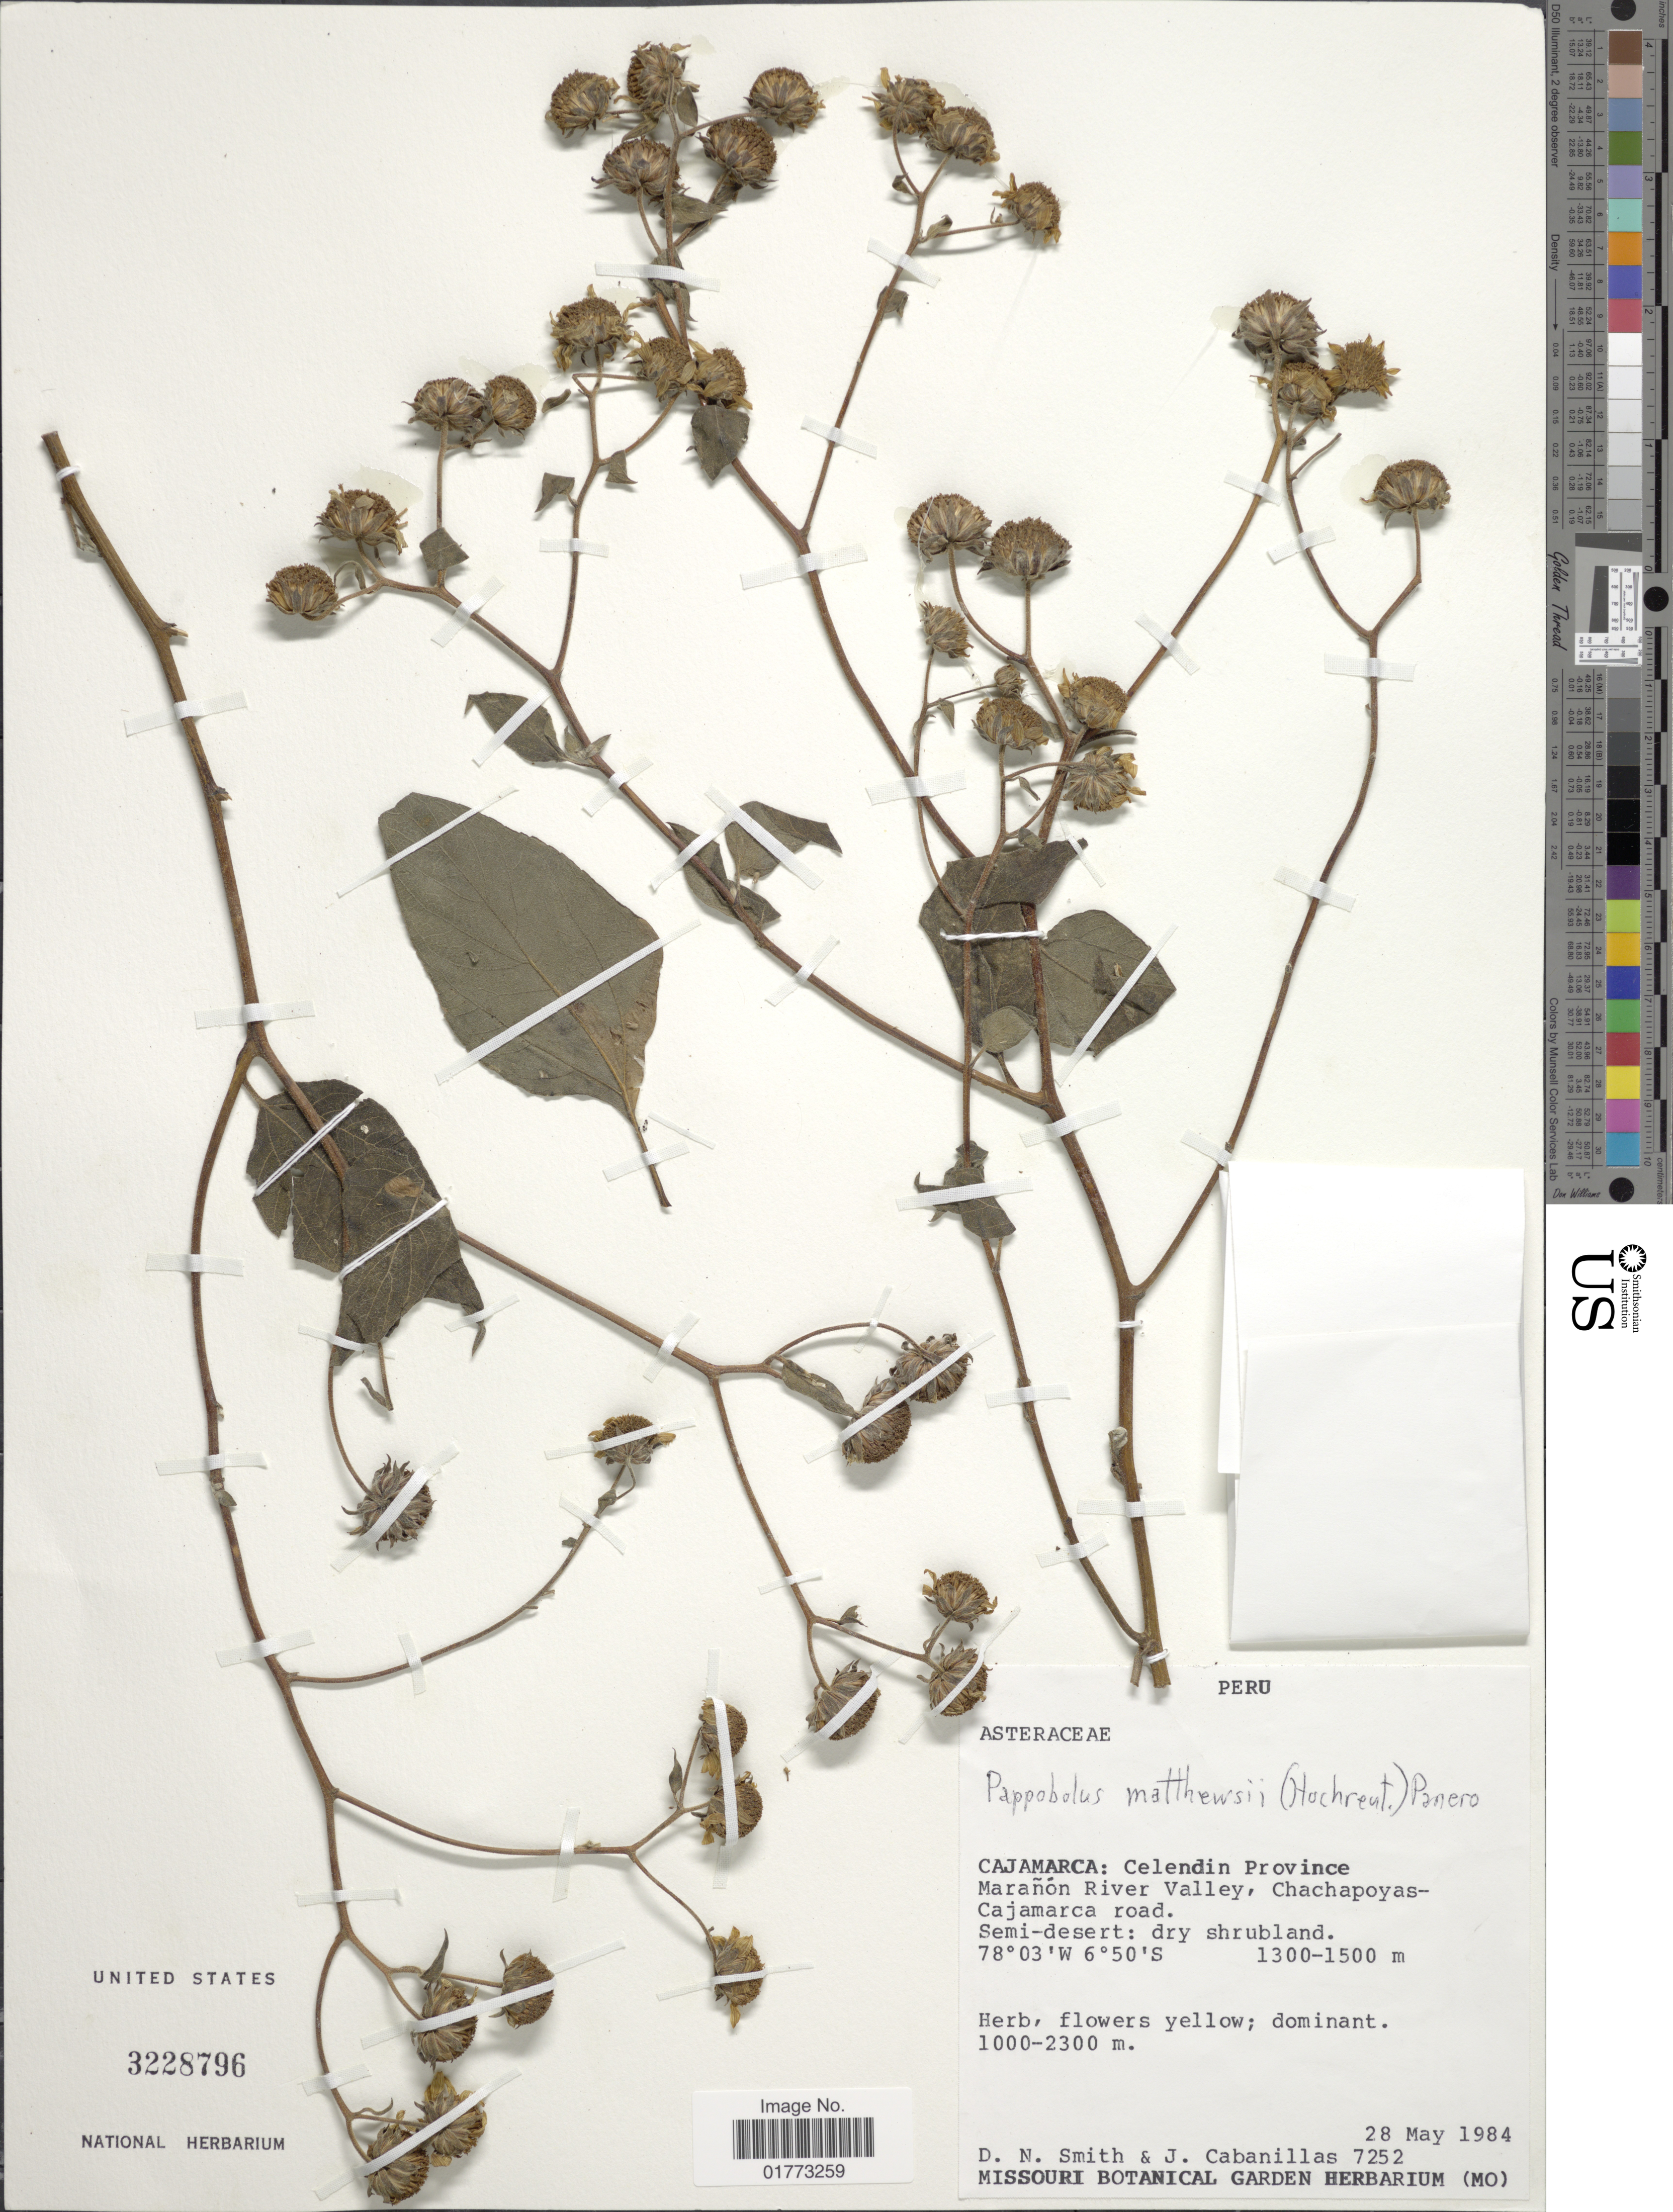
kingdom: Plantae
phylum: Tracheophyta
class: Magnoliopsida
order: Asterales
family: Asteraceae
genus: Pappobolus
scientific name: Pappobolus matthewsii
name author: (Hochr.) Panero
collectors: D. Smith & J. Cabanillas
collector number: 7252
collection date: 1984-05-28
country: Peru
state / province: Cajamarca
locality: Celendin Province, Marañón River Valley, Chachapoyas Cajamarca road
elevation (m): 1300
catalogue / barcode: US 3228796